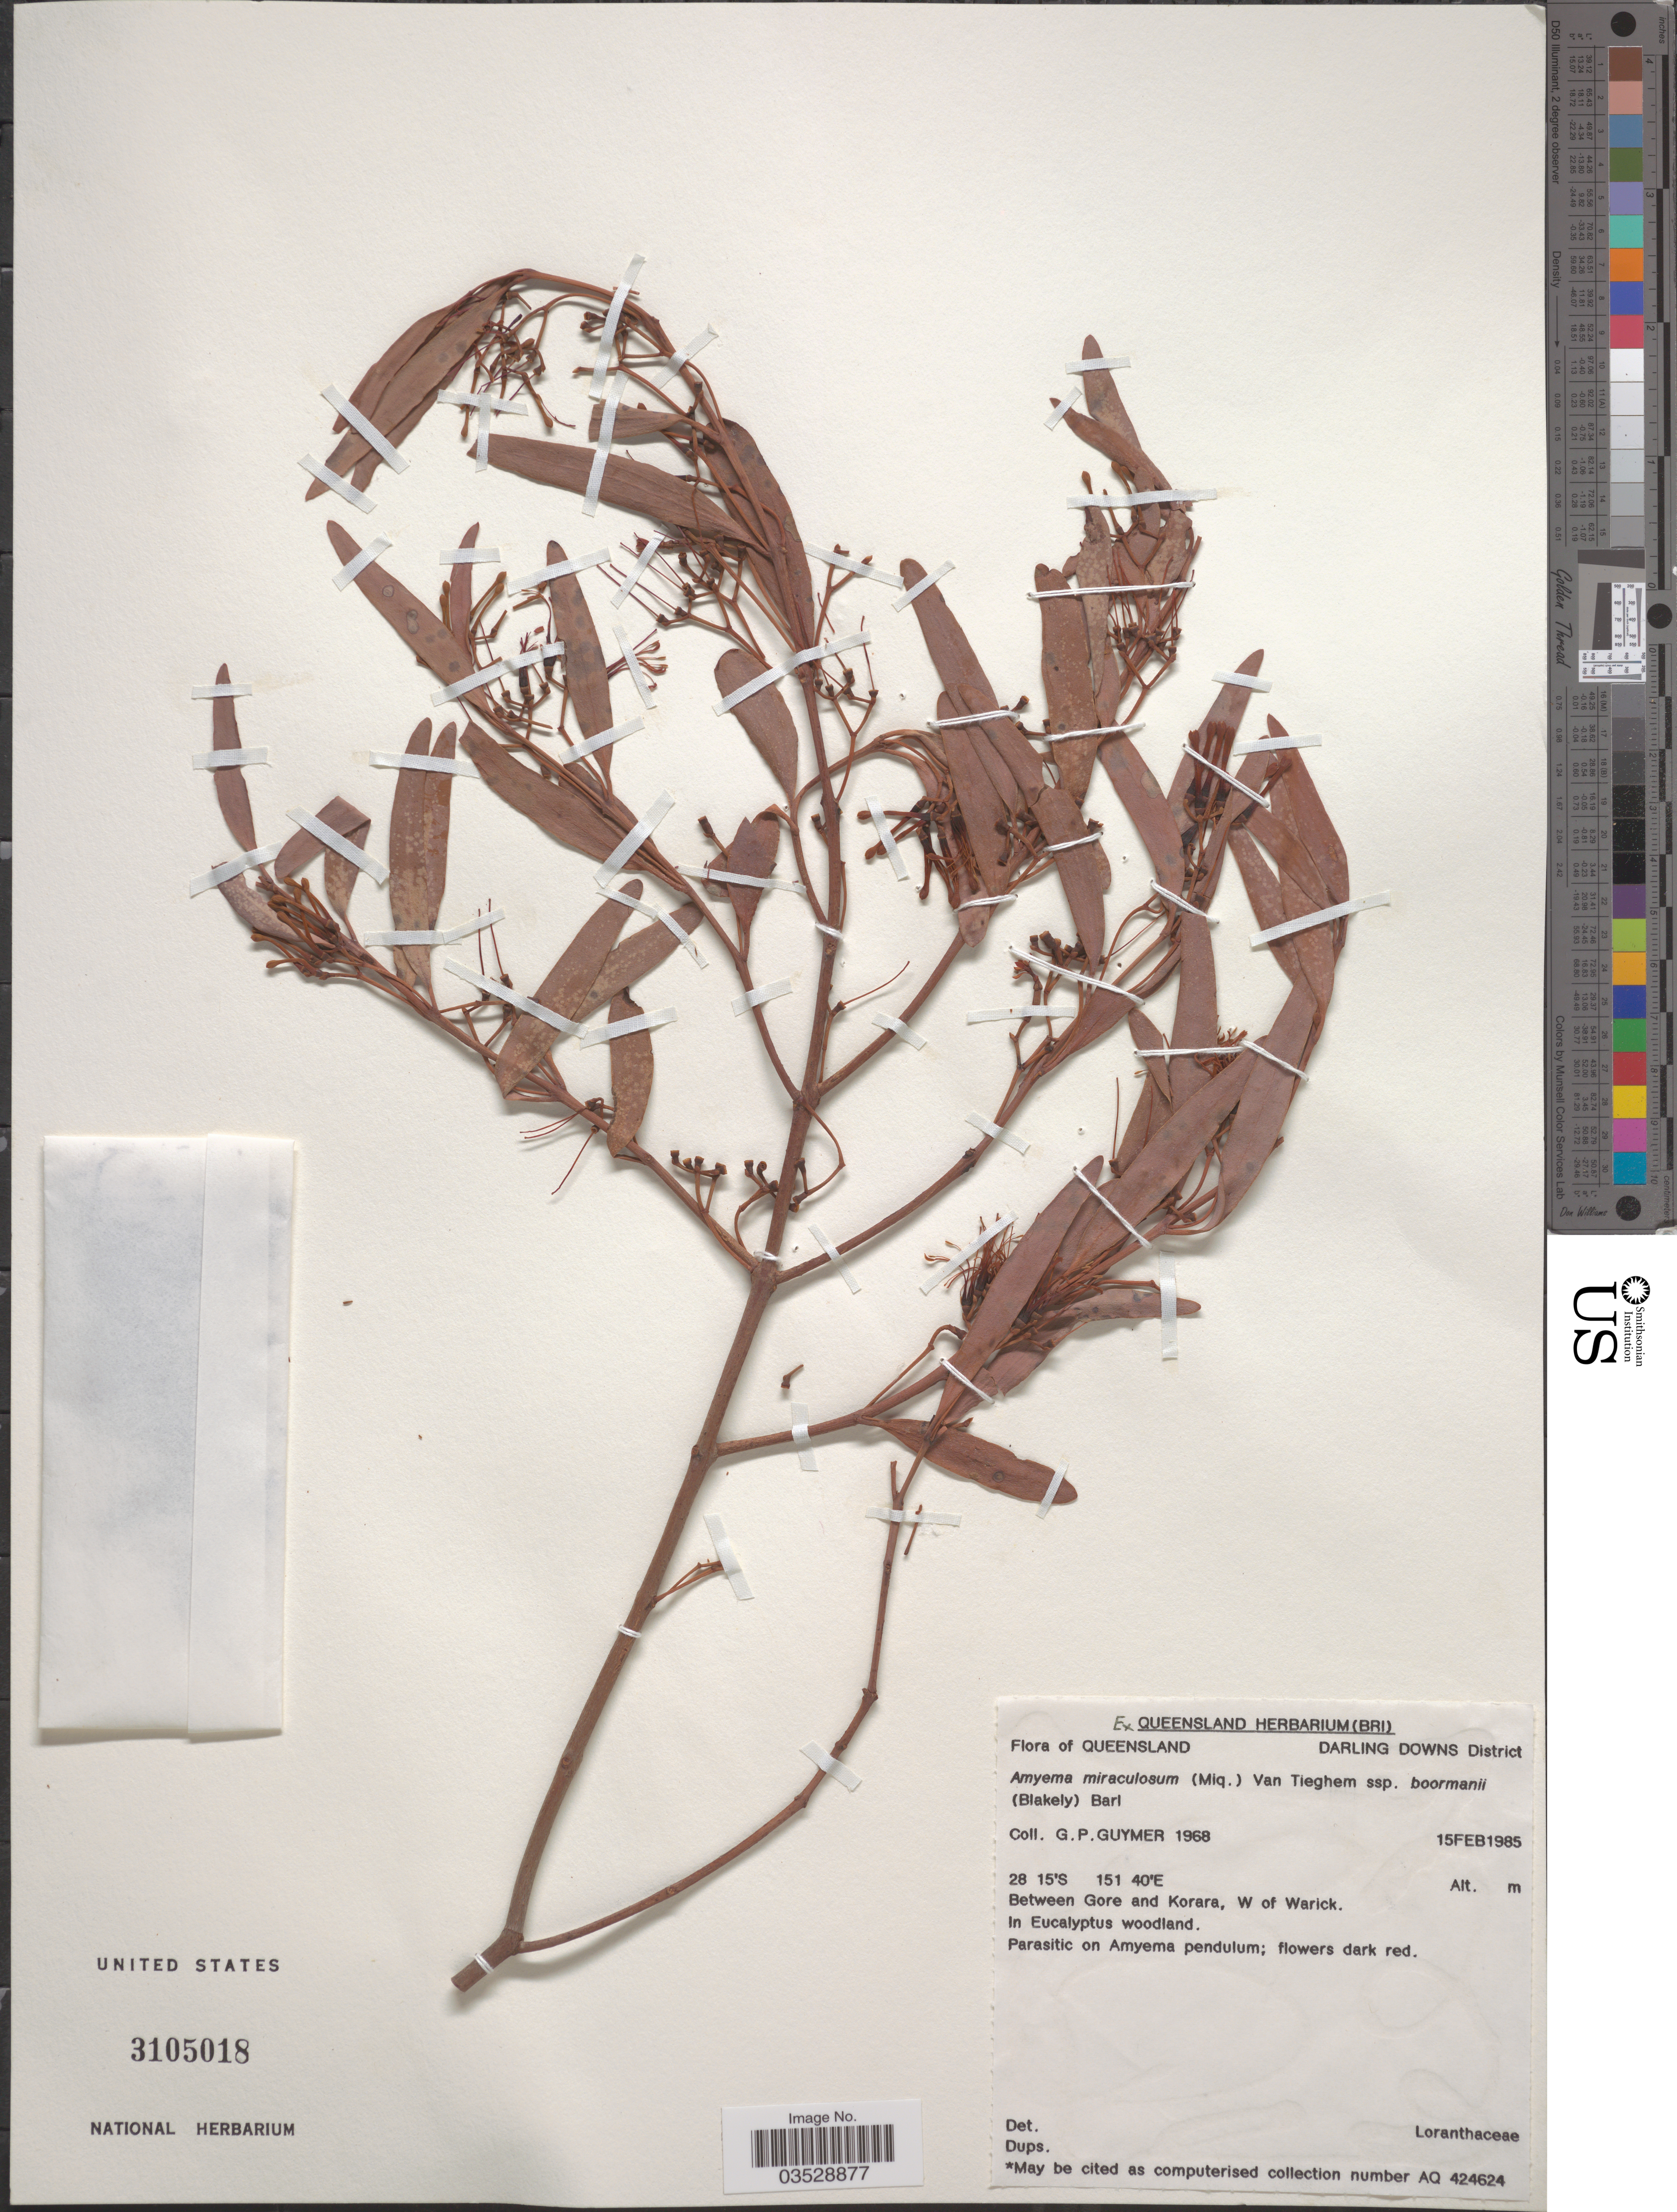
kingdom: Plantae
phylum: Tracheophyta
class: Magnoliopsida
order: Santalales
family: Loranthaceae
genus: Amyema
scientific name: Amyema miraculosa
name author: Tiegh.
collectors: G. P. Guymer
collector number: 1968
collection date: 1985-02-15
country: Australia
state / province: Queensland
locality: Darling Downs District. Between Gore and Korara, W of Warick.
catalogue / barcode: US 3105018